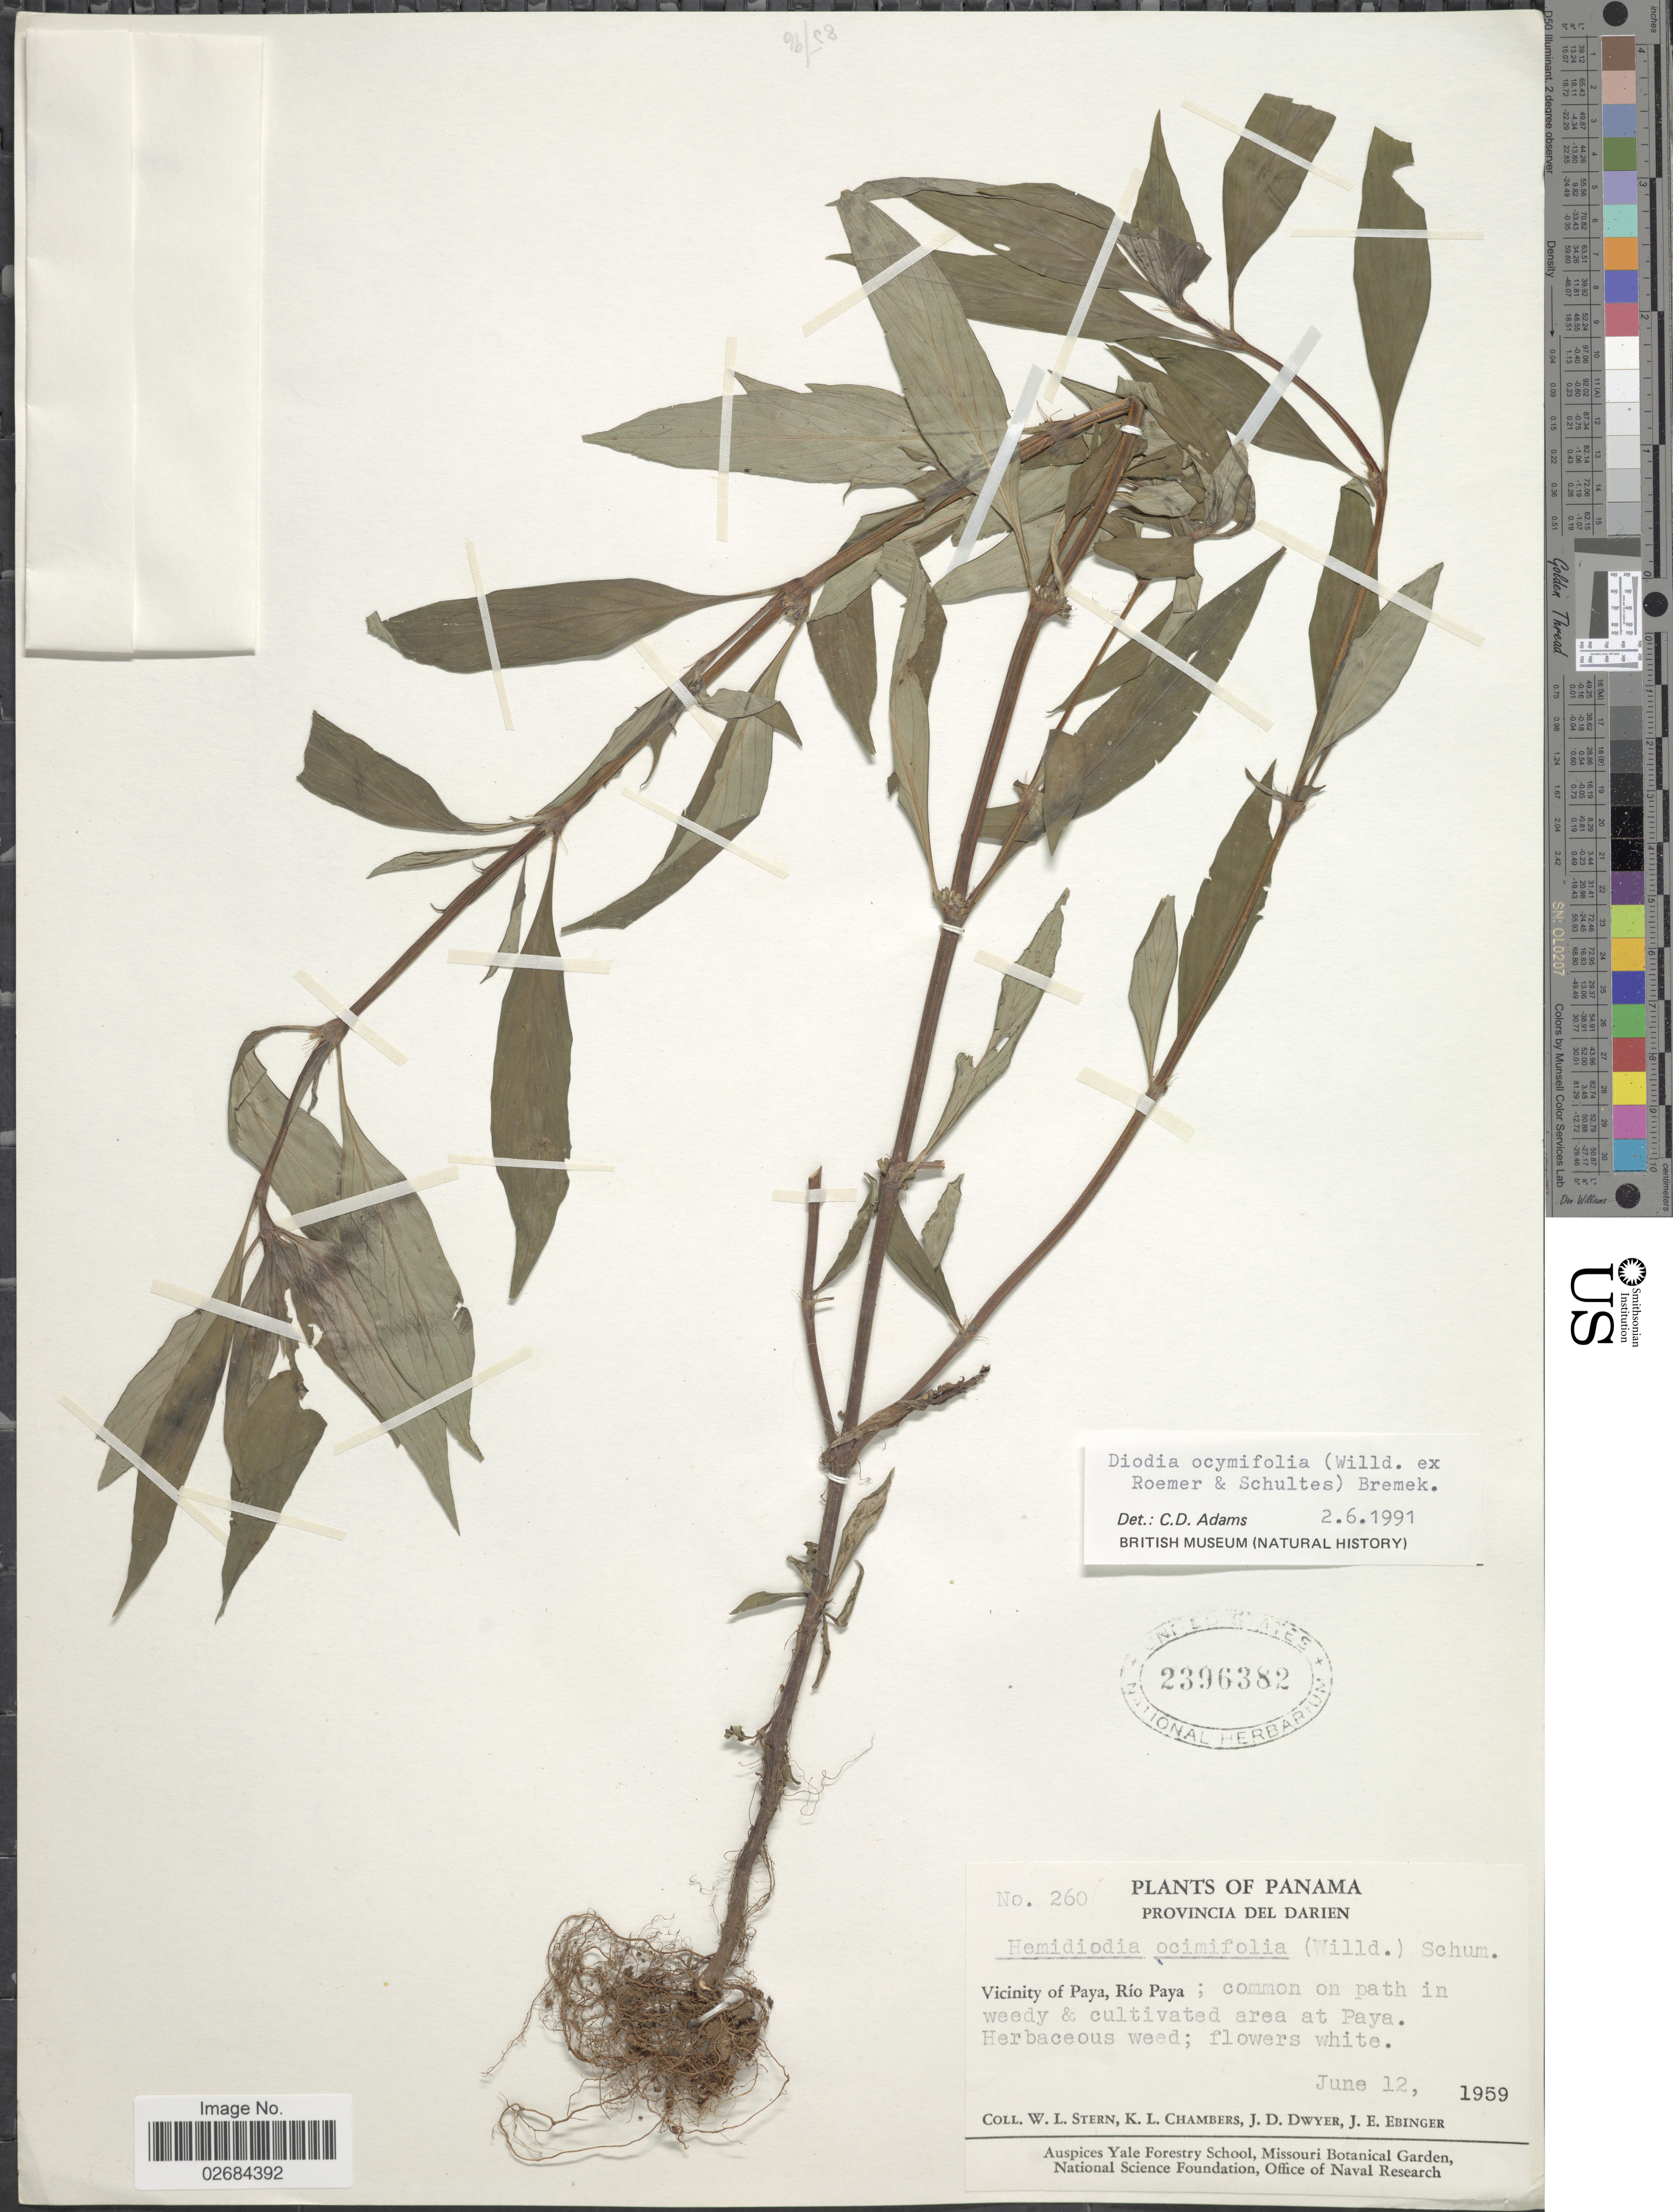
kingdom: Plantae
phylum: Tracheophyta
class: Magnoliopsida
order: Gentianales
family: Rubiaceae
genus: Diodia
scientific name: Diodia ocymifolia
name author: (Willd. ex Roem. & Schult.) Bremek.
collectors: W. L. Stern, K. Chambers, J. D. Dwyer & J. Ebinger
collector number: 260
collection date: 1959-06-12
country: Panama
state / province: Darién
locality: Vicinity of Paya, Río Paya, at Paya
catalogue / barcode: US 2396382